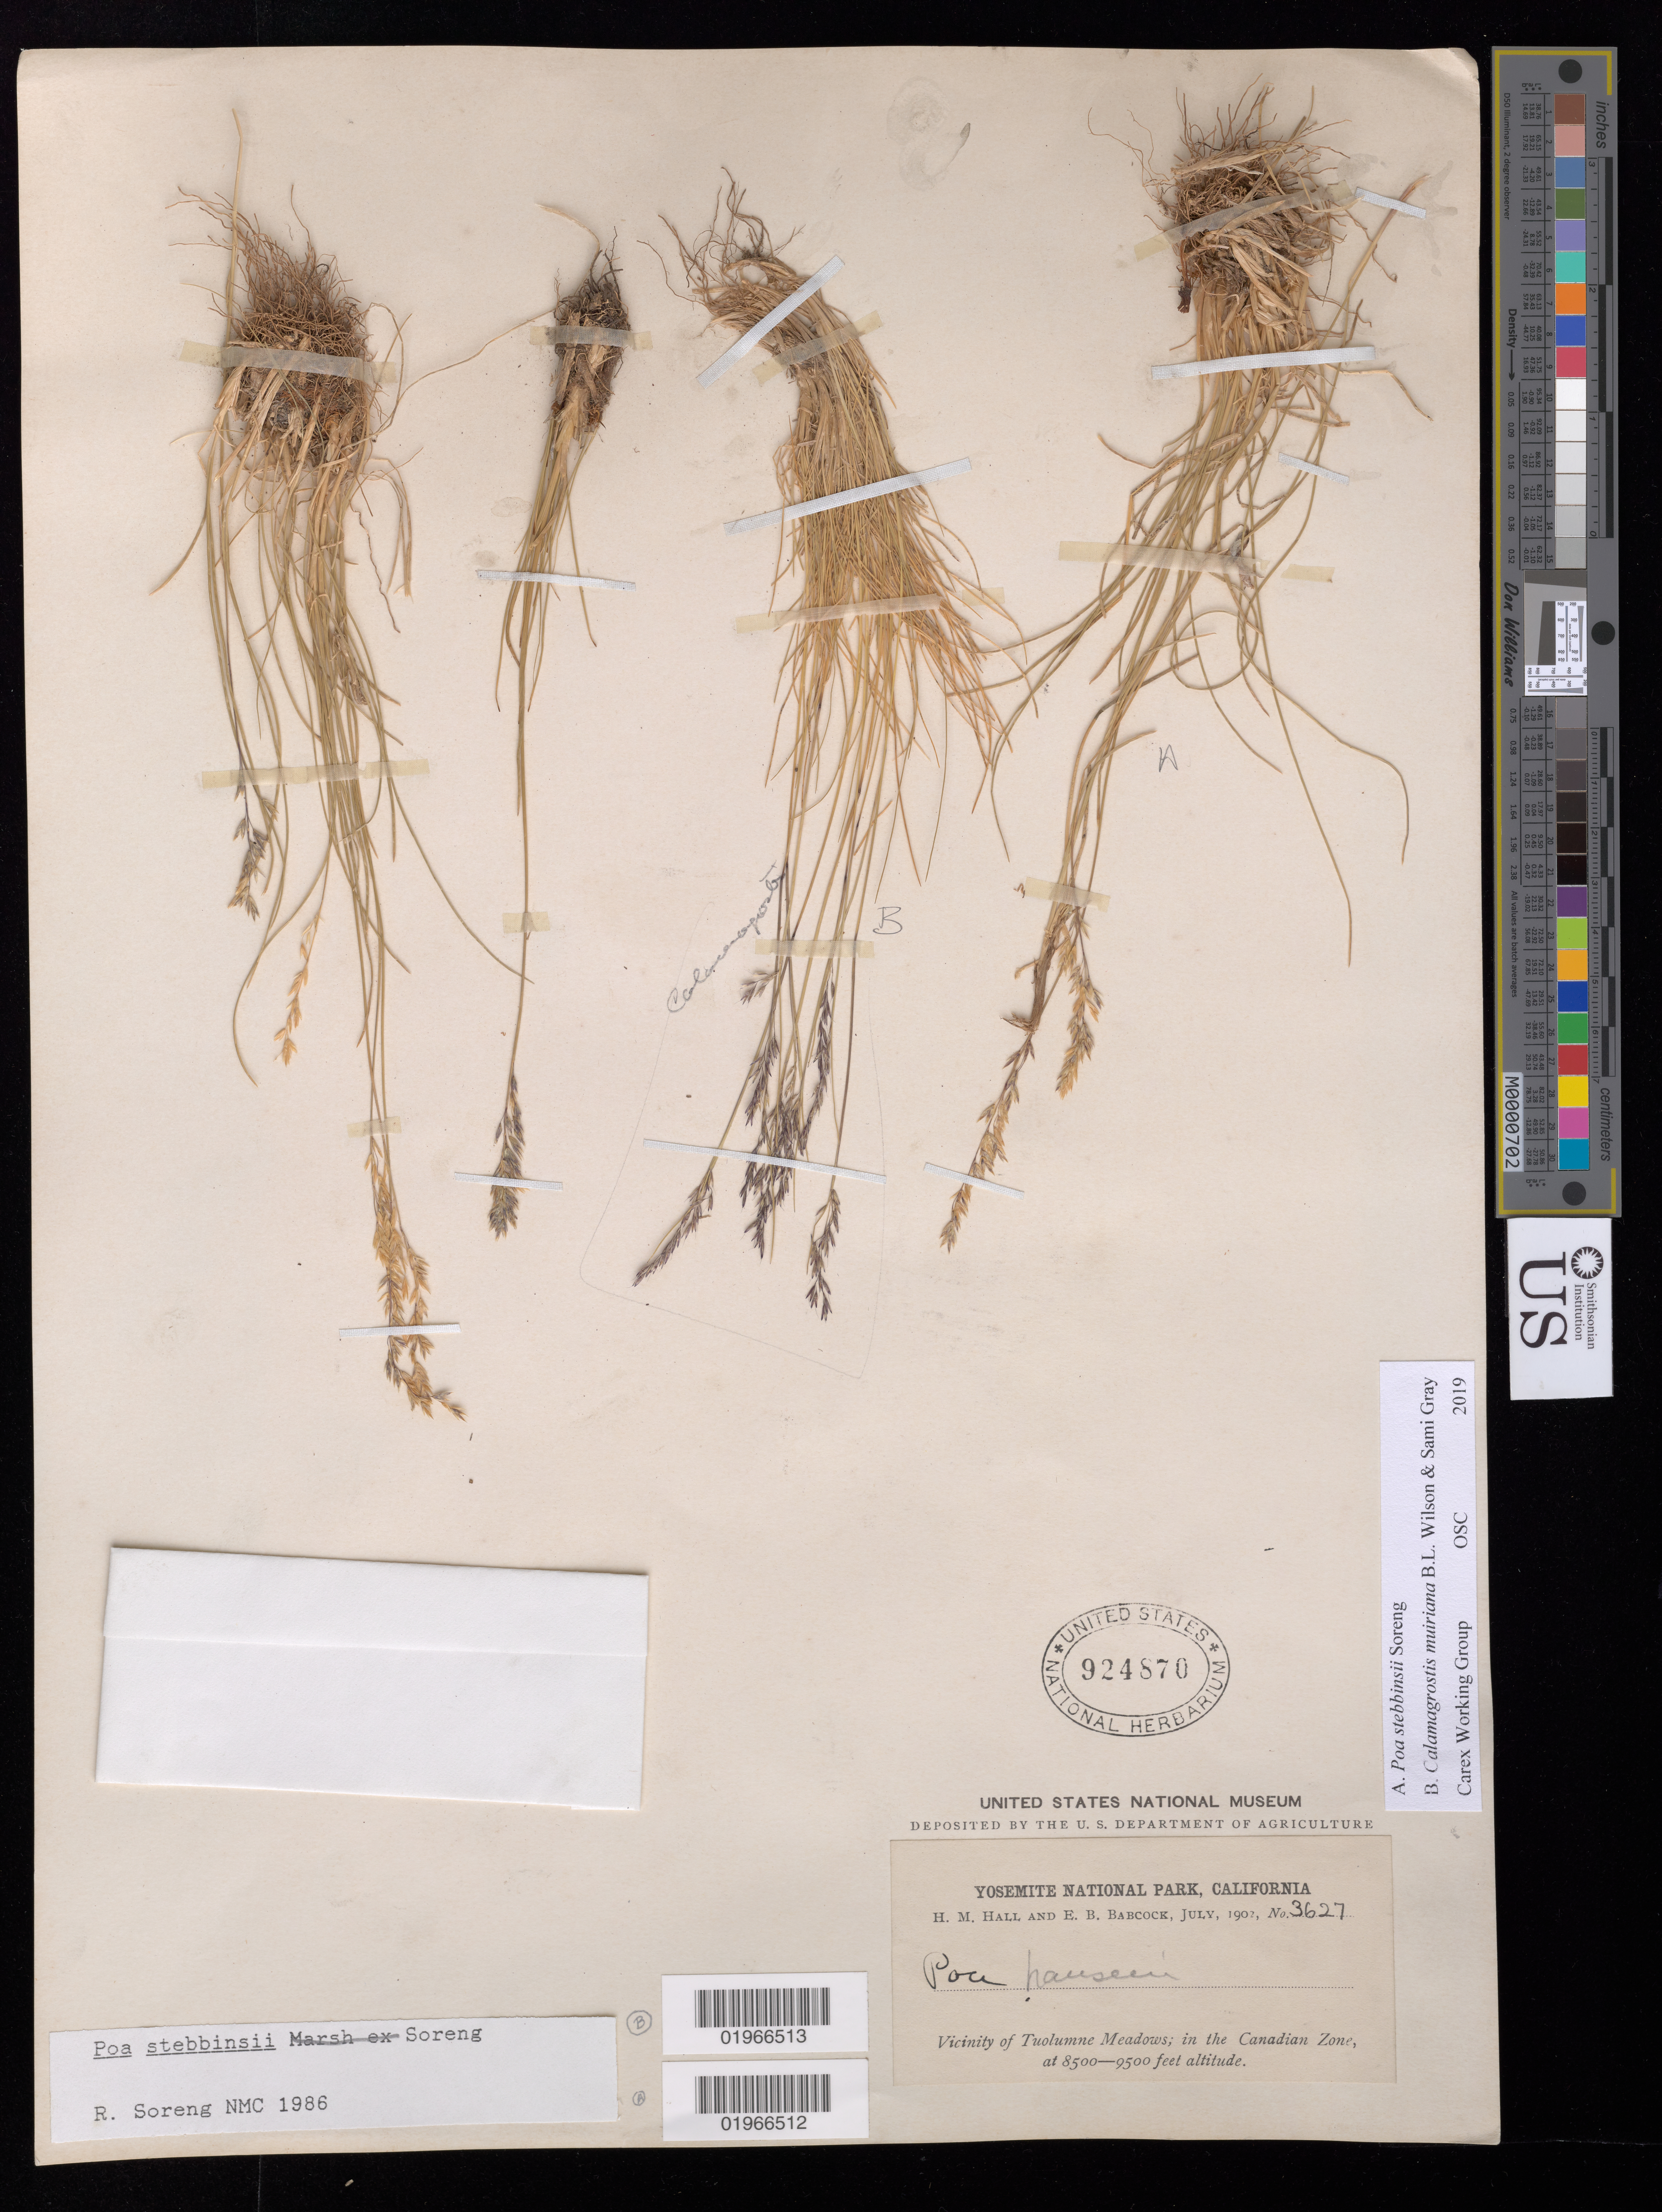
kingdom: Plantae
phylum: Tracheophyta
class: Liliopsida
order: Poales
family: Poaceae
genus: Poa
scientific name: Poa stebbinsii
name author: Soreng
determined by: Soreng, Robert J., Research Associate (BOT), Smithsonian Institution - National Museum of Natural History (UNITED STATES)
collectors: H. Hall & E. B. Babcock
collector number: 3627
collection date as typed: July, 1902.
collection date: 1902-07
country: United States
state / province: California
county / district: Tuolumne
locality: Vicinity of Tuolumne Meadows; in the Canadian Zone. Yosemite National Park.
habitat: vicinity of Tuolumne Meadows.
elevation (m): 2591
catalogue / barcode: US 924870